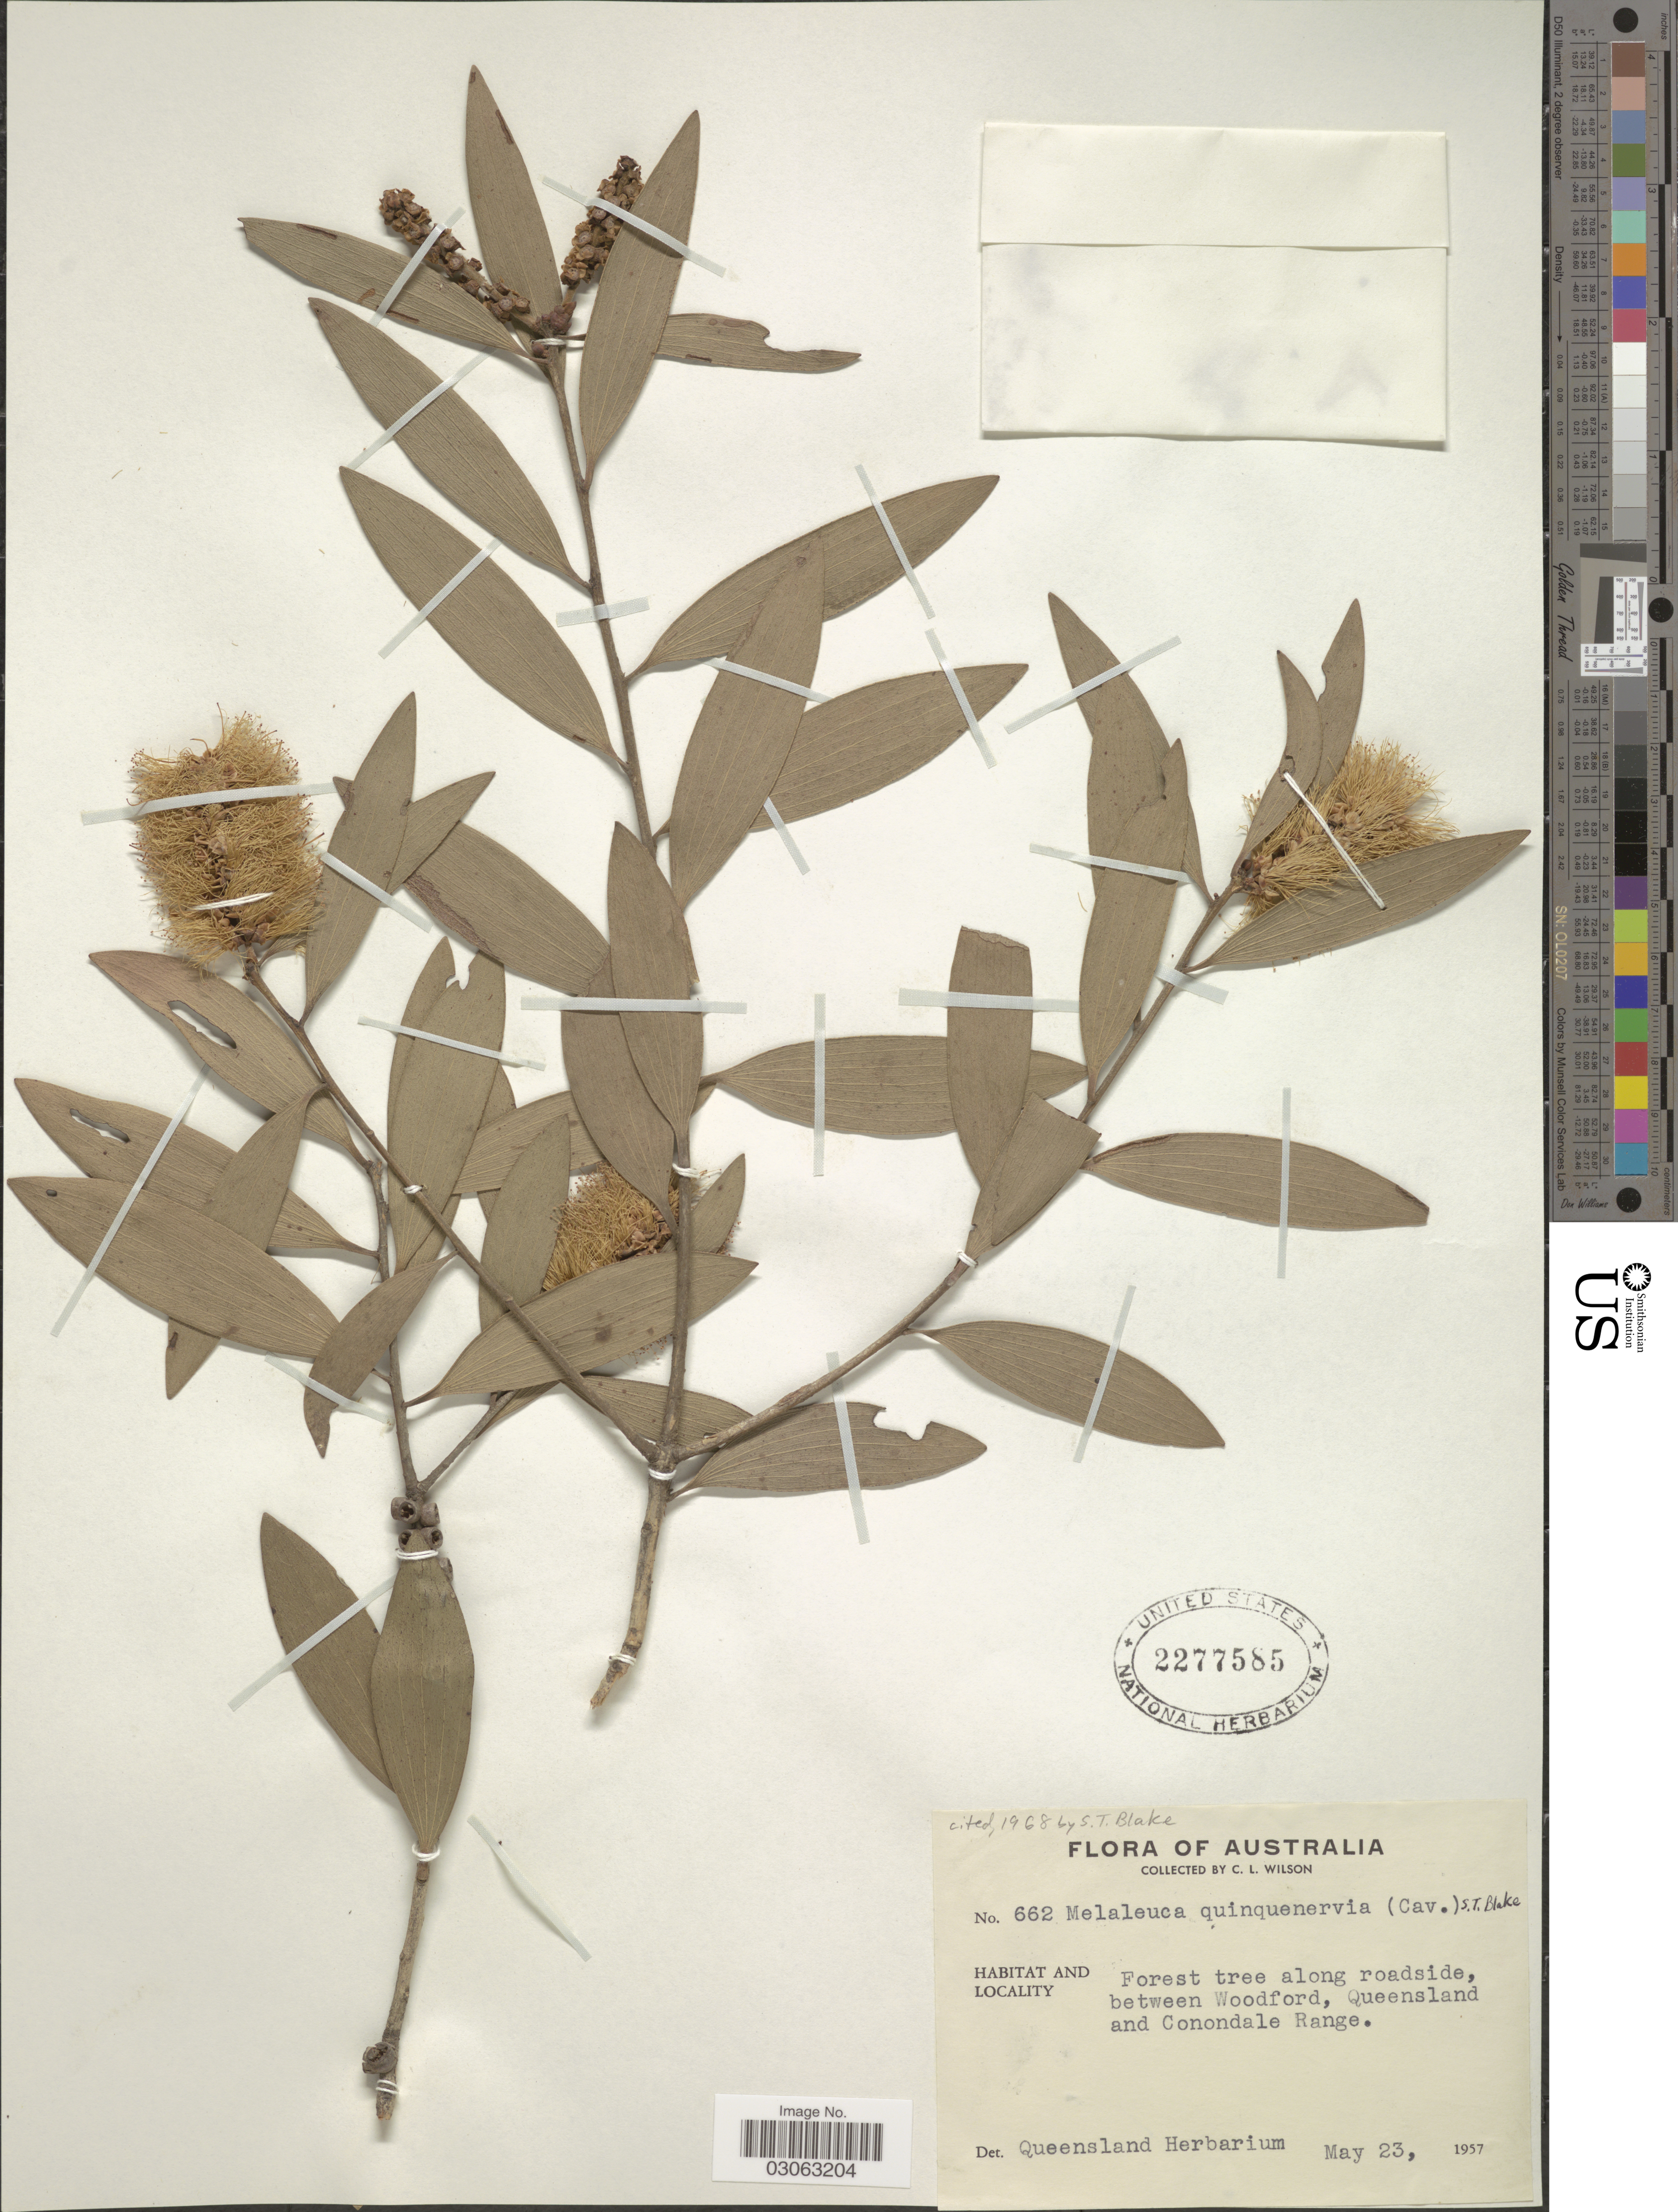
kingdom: Plantae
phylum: Tracheophyta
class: Magnoliopsida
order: Myrtales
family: Myrtaceae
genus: Melaleuca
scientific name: Melaleuca quinquenervia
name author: (Cav.) S.T. Blake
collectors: C. L. Wilson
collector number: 662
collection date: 1957-05-23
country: Australia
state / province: Queensland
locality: Forest tree along roadside, between Woodford, Queensland and Conondale Range.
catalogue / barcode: US 2277585